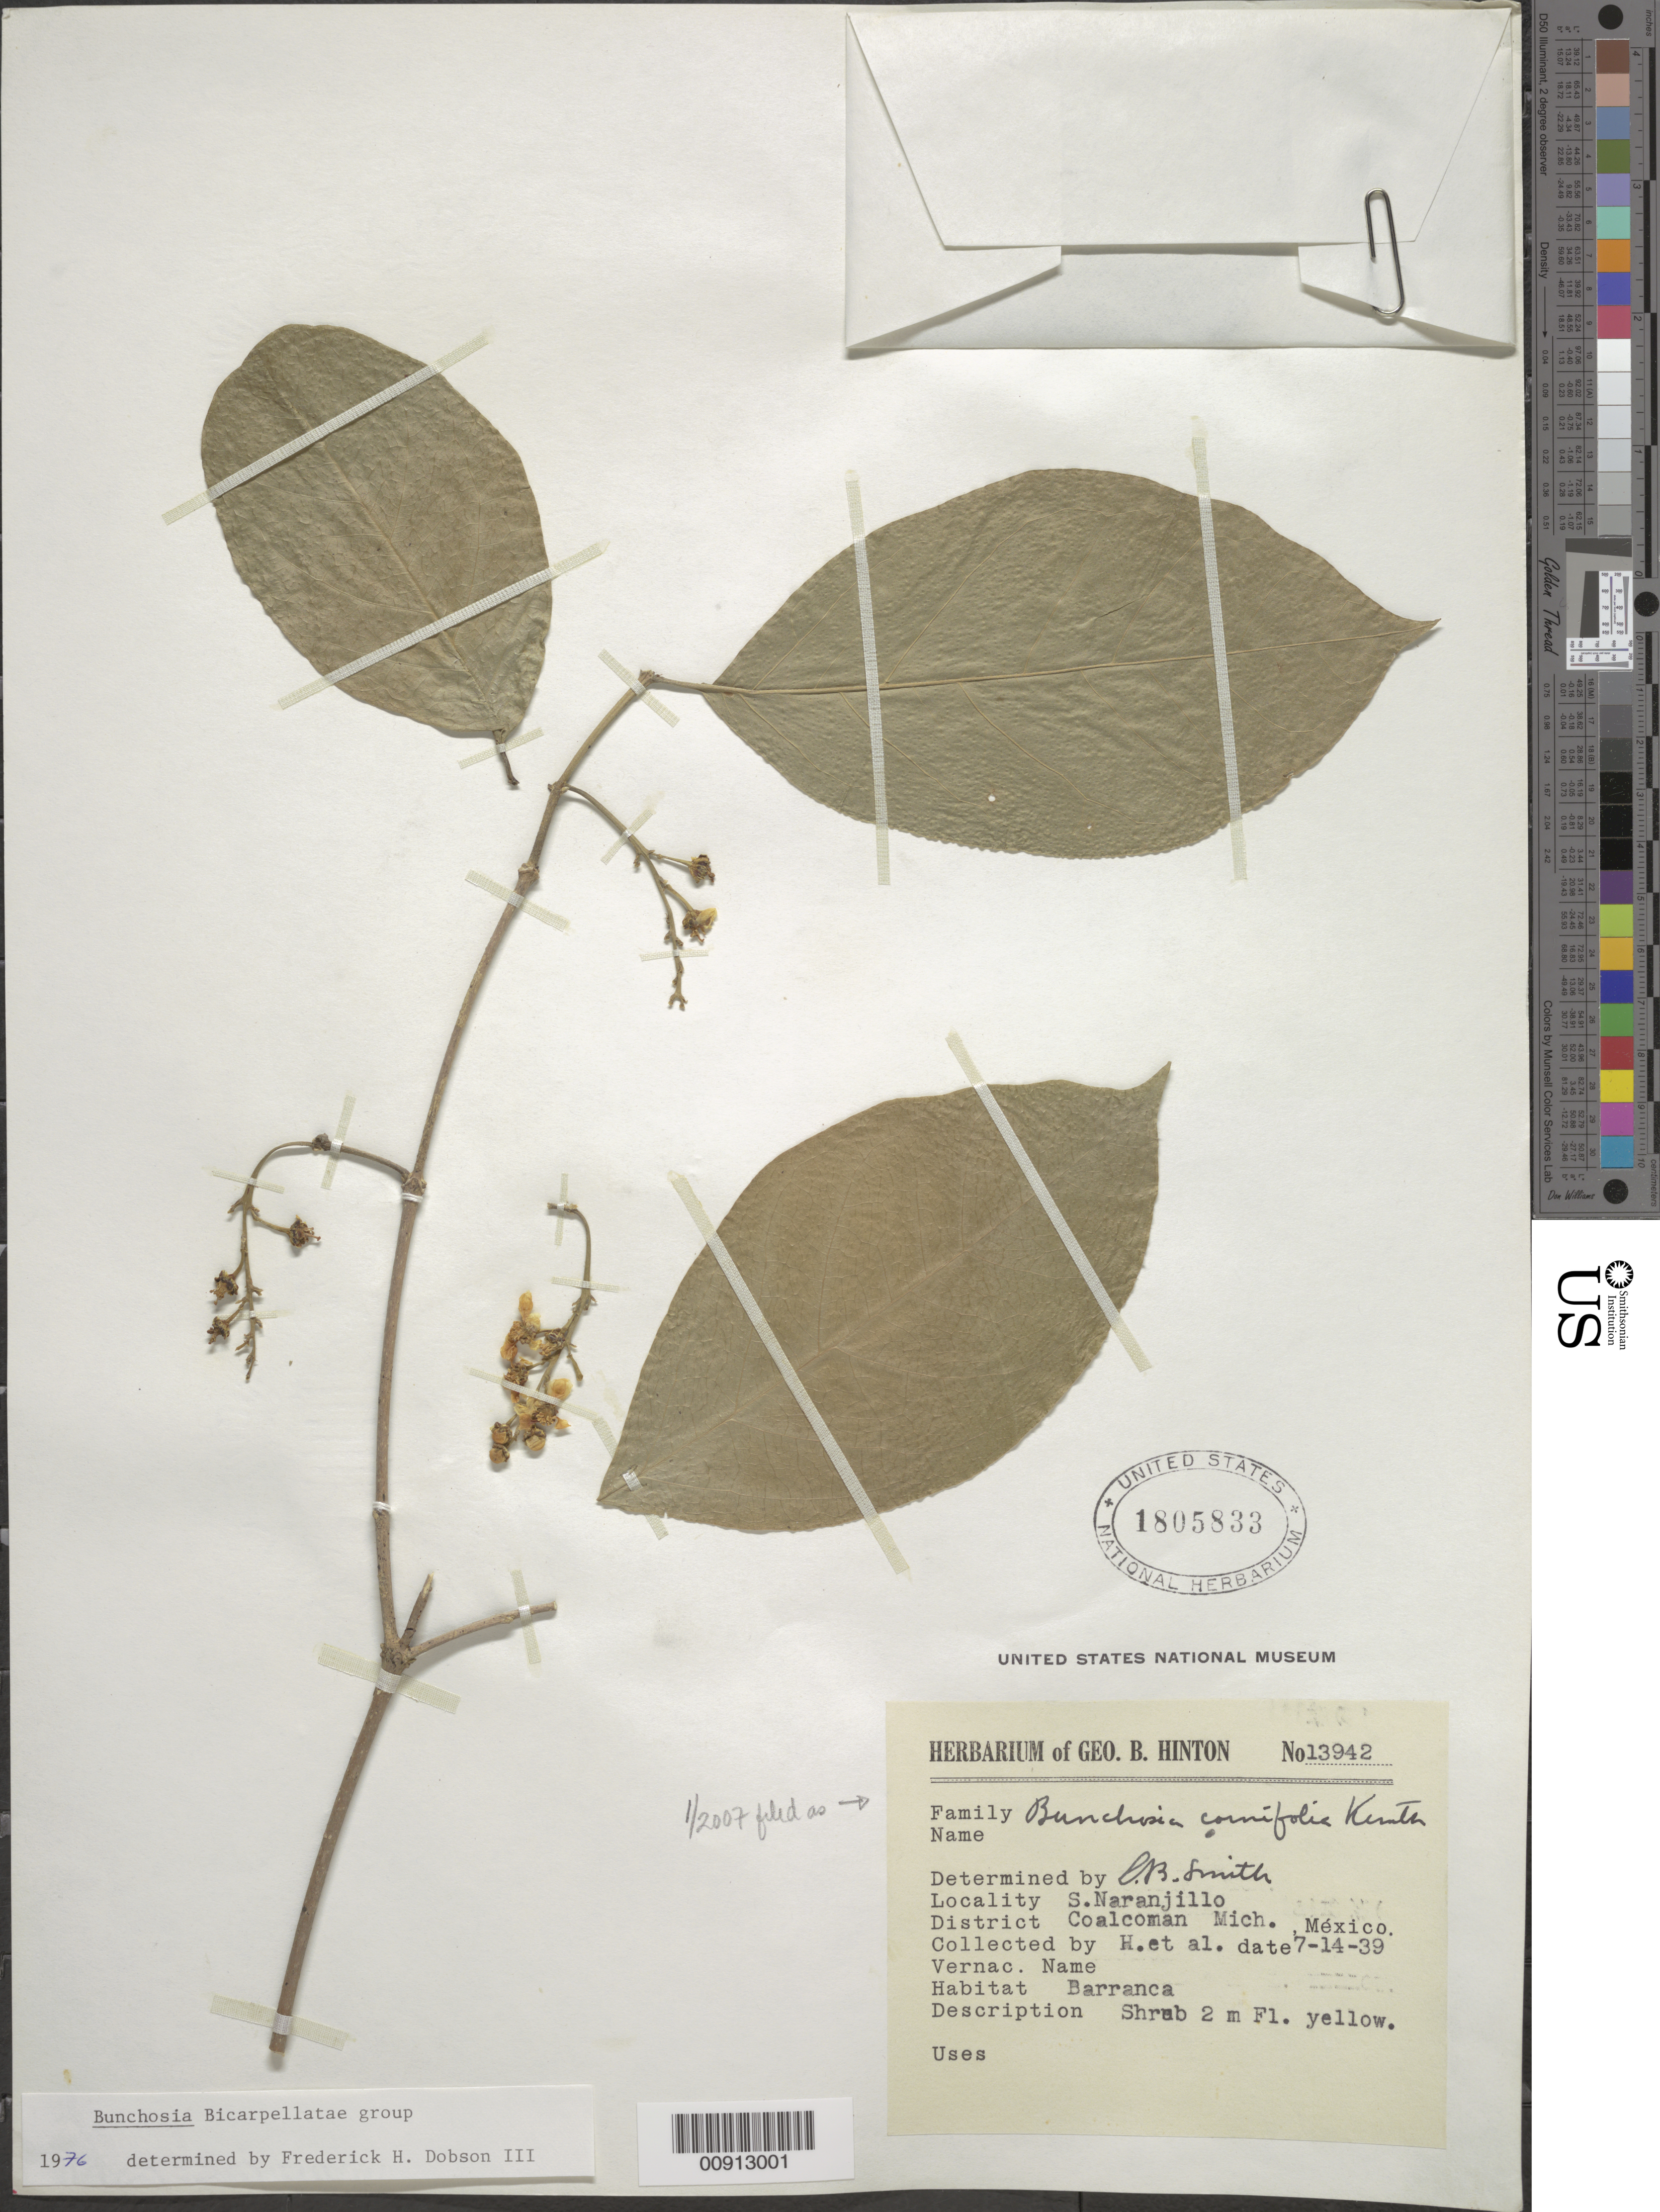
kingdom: Plantae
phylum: Tracheophyta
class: Magnoliopsida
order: Malpighiales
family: Malpighiaceae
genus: Bunchosia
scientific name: Bunchosia cornifolia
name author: Kunth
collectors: G. B. Hinton & et al.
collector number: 13942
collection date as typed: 14 Jul 1939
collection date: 1939-07-14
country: Mexico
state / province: Michoacán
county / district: Coalcomán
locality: S. Naranjillo, District Coalcomán, Michoacán.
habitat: Barranca.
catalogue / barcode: US 1805833